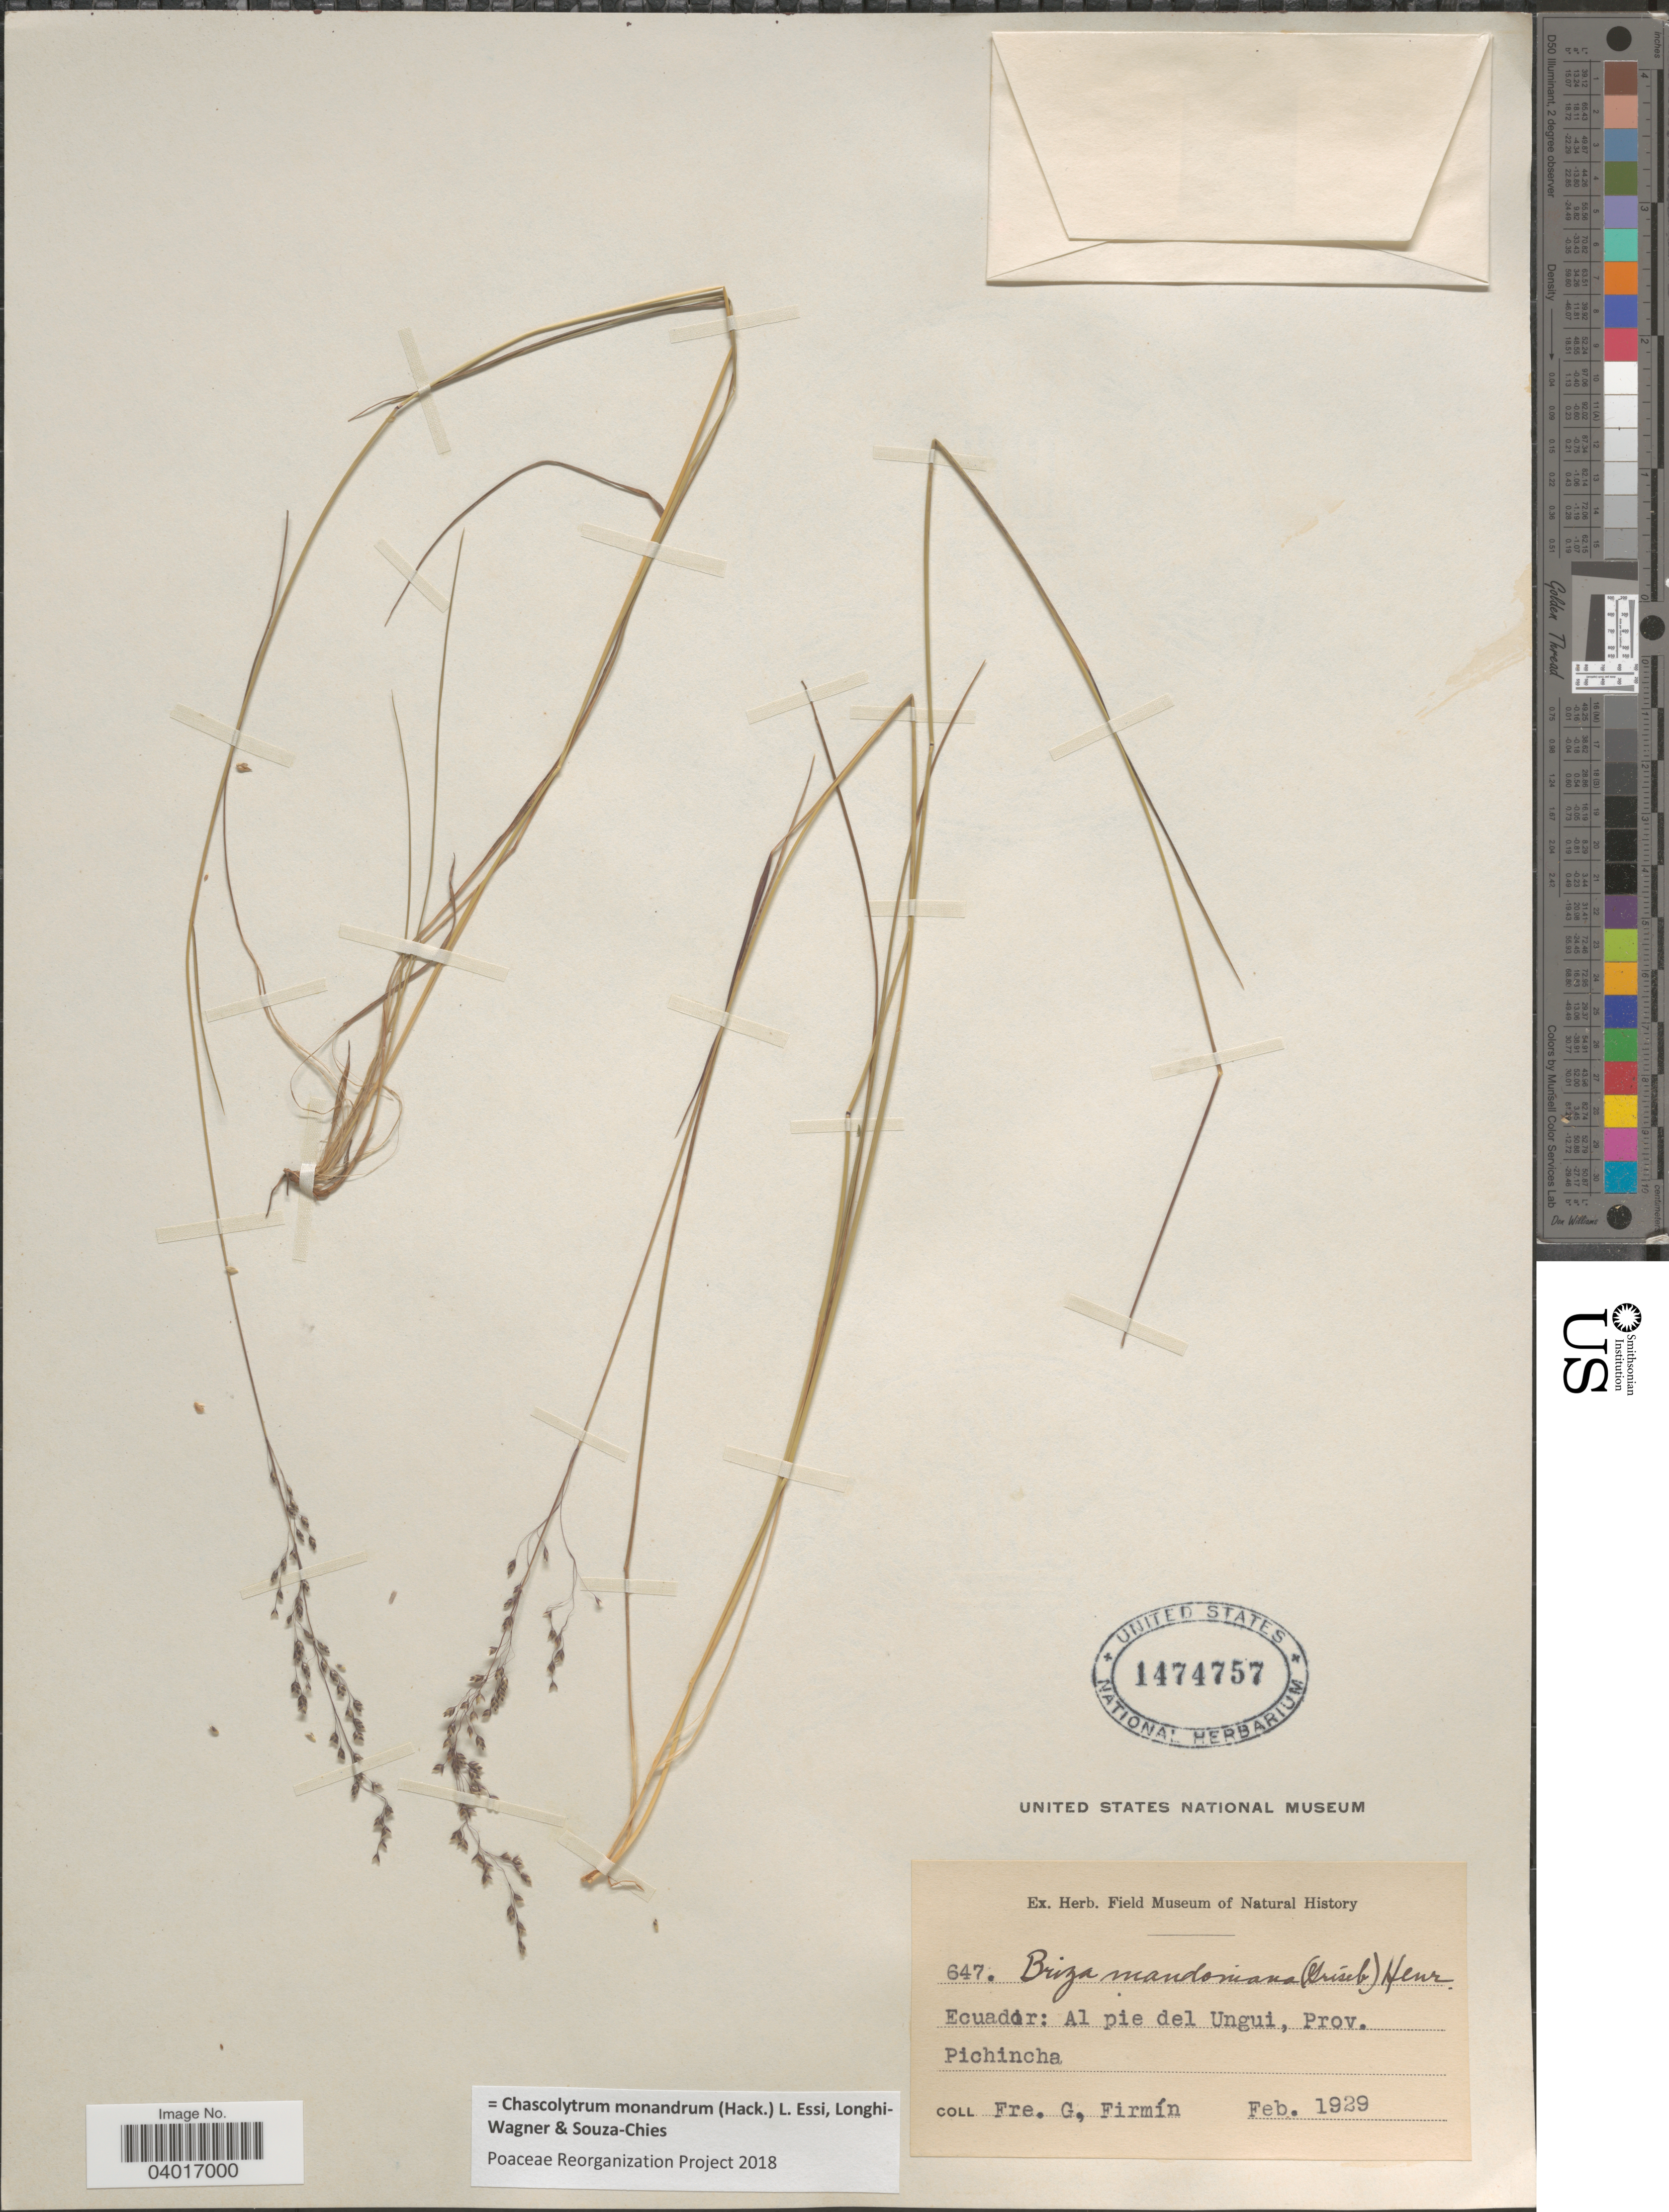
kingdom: Plantae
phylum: Tracheophyta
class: Liliopsida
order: Poales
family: Poaceae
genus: Chascolytrum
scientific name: Chascolytrum monandrum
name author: (Hack.) L. Essi et al.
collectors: F. Firmin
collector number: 647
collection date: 1929-02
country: Ecuador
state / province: Pichincha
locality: Al pie del Ungui.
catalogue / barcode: US 1474757